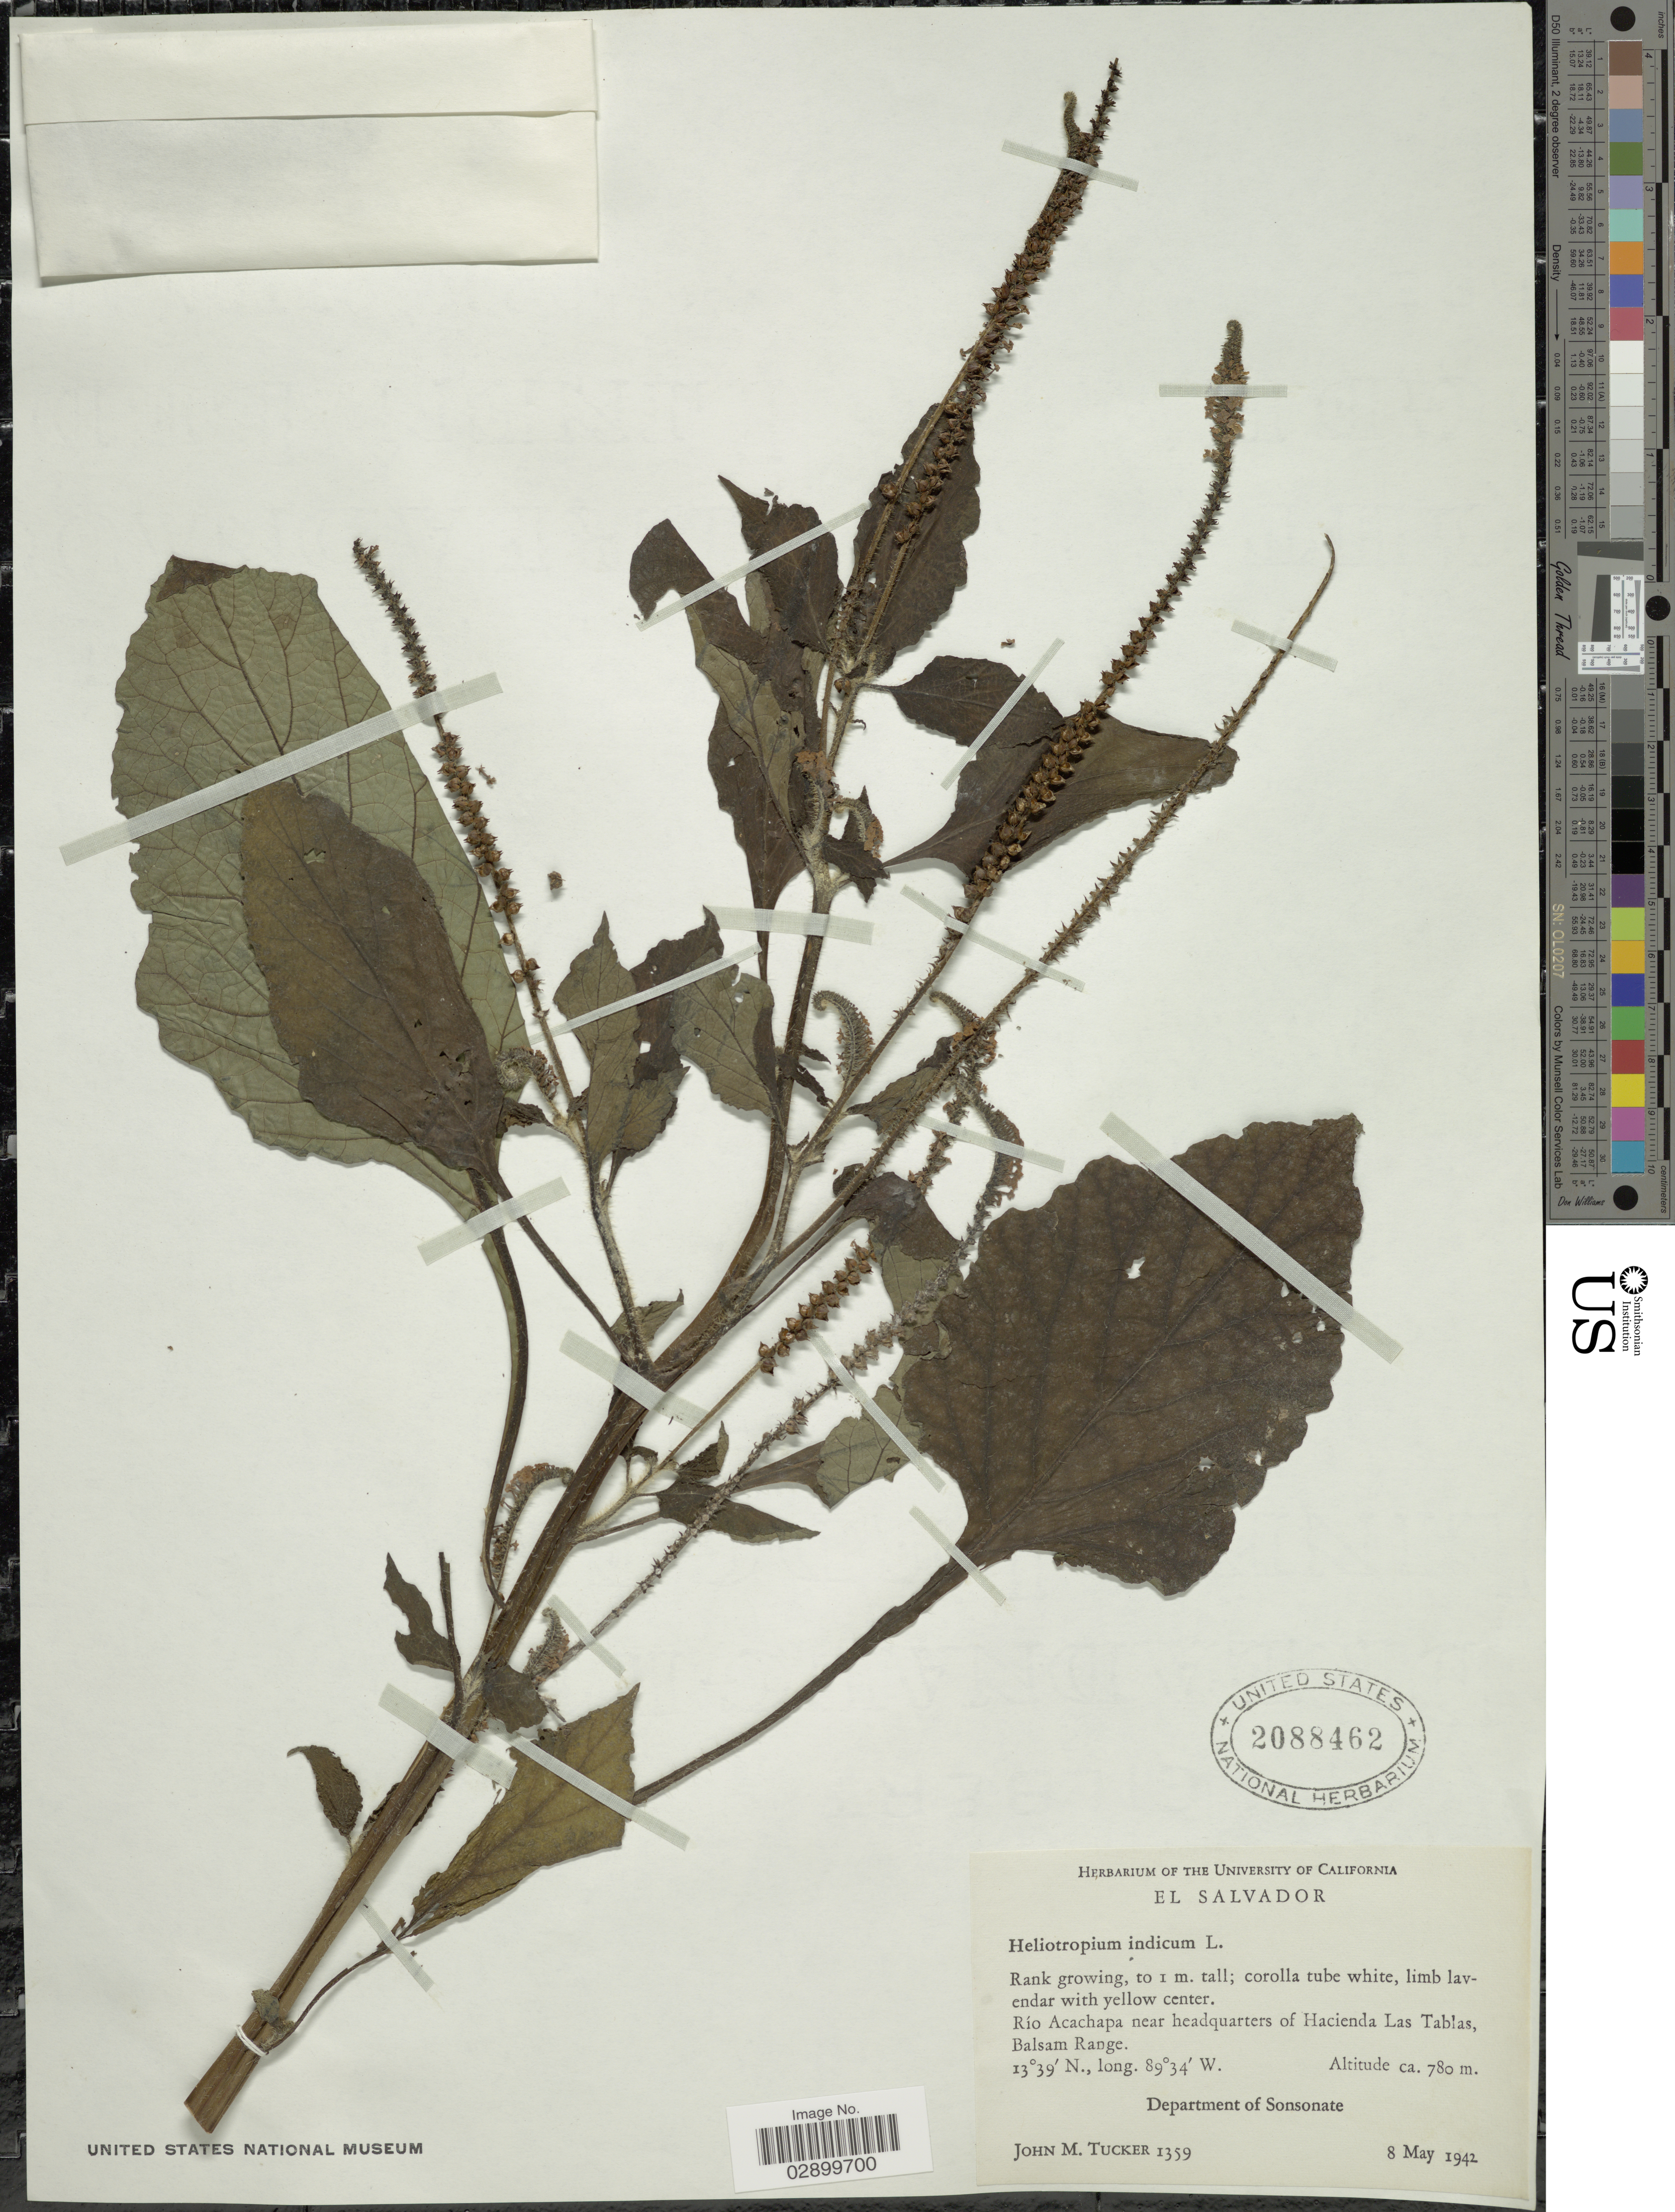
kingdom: Plantae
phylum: Tracheophyta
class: Magnoliopsida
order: Boraginales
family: Heliotropiaceae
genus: Heliotropium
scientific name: Heliotropium indicum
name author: L.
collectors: J. M. Tucker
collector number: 1359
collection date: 1942-05-08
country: El Salvador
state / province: Sonsonate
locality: Río Acachapa near headquarters of Hacienda Las Tablas, Balsam Range, Department of Sonsonate.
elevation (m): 780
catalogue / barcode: US 2088462